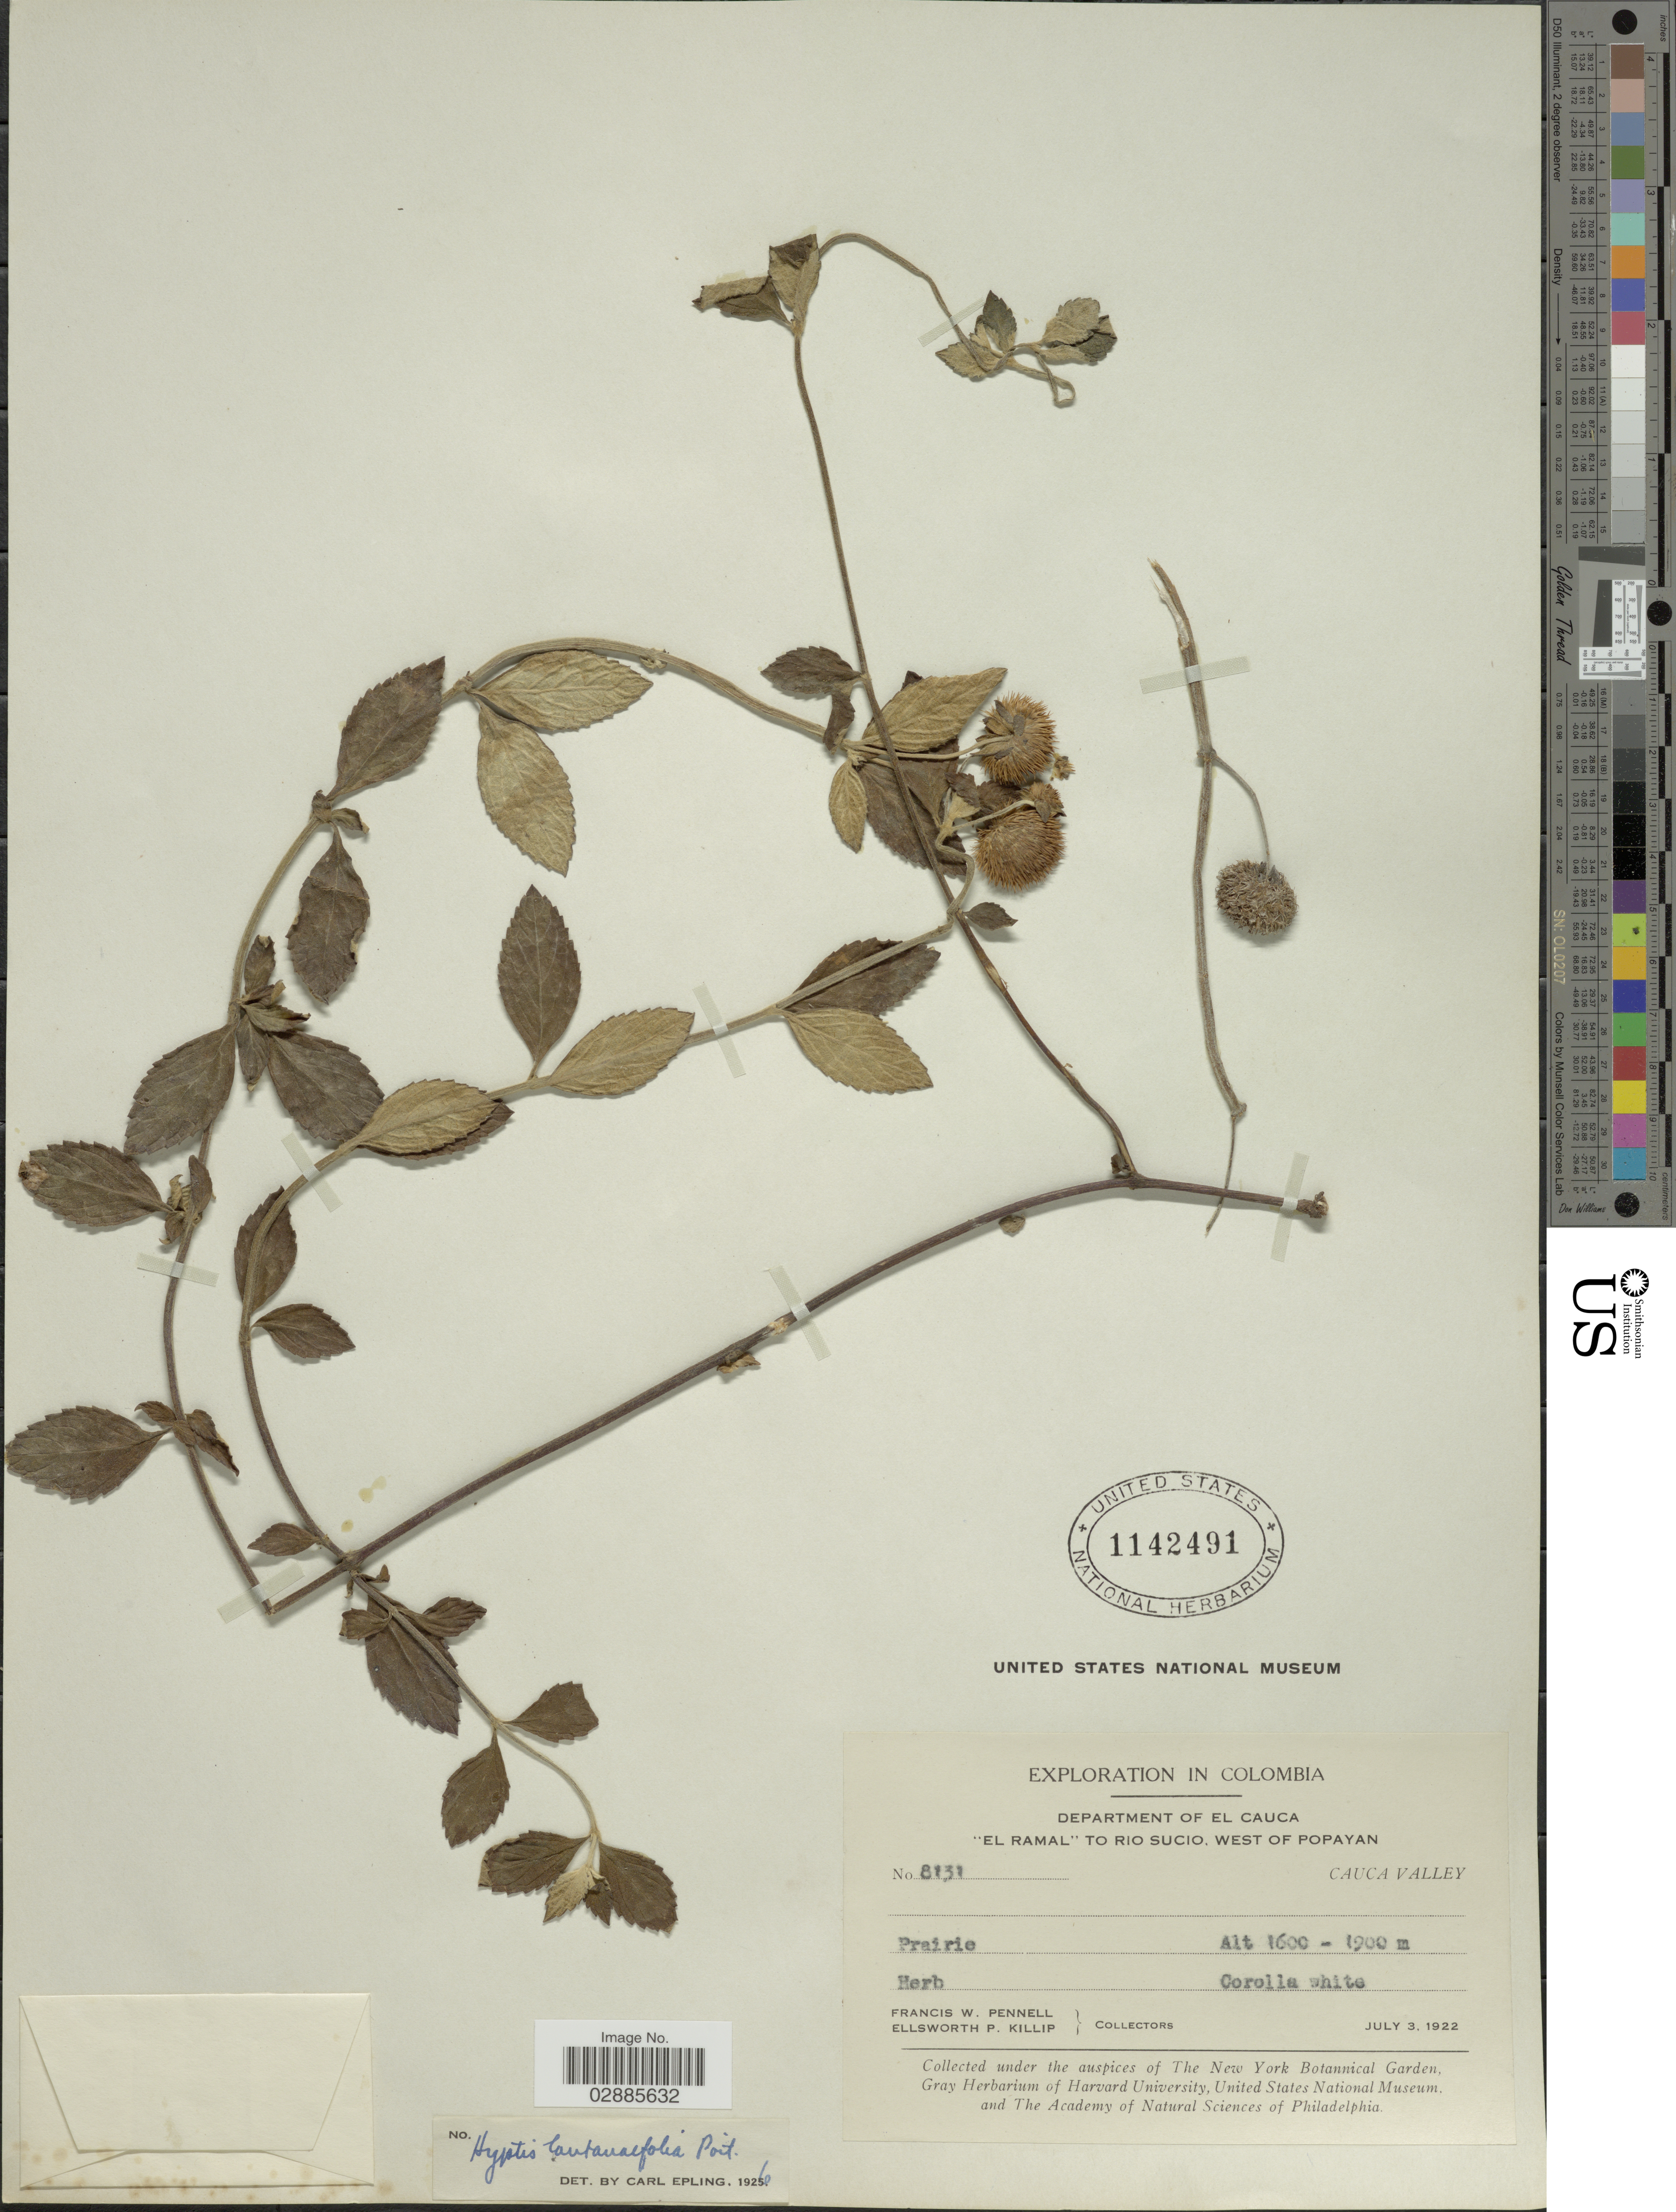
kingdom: Plantae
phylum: Tracheophyta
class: Magnoliopsida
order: Lamiales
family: Lamiaceae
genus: Hyptis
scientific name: Hyptis lantanifolia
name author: Poit.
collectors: F. W. Pennell & E. P. Killip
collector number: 8131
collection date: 1922-07-03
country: Colombia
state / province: Cauca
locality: Department of El Cauca. "El Ramal" to Rio Sucio, west of Popayan. Cauca Valley.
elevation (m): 1600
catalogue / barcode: US 1142491